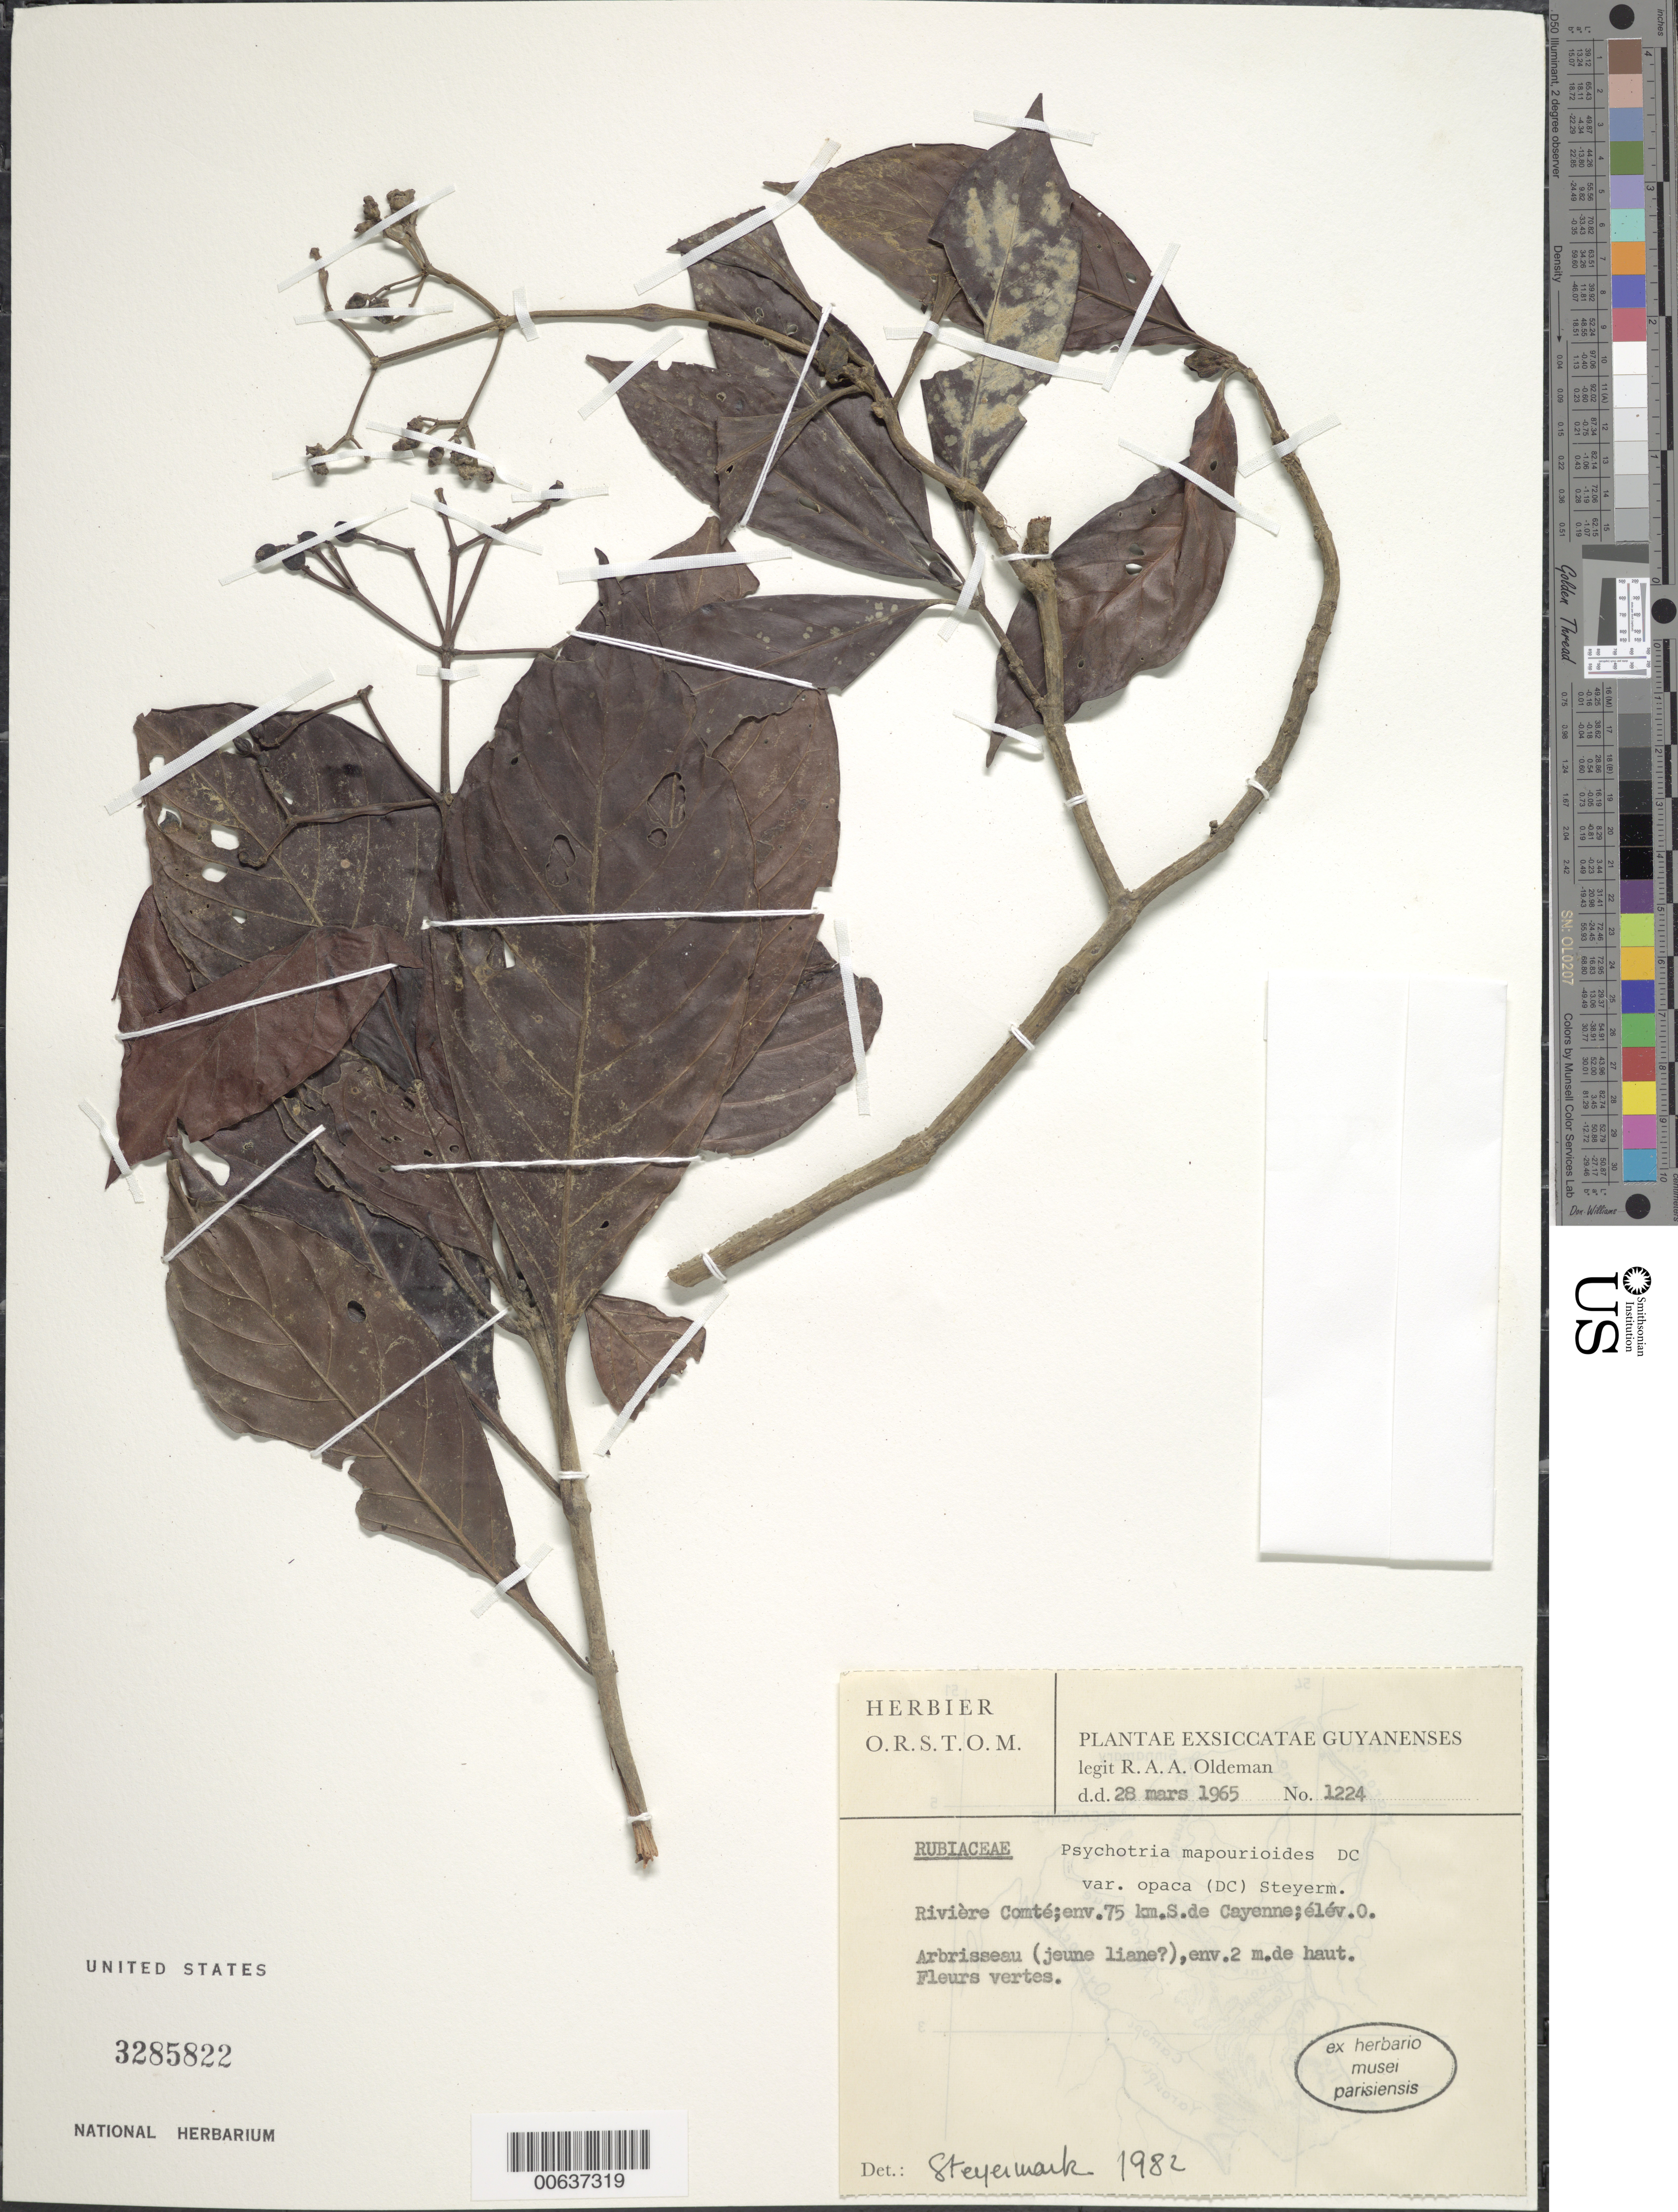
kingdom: Plantae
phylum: Tracheophyta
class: Magnoliopsida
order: Gentianales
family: Rubiaceae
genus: Psychotria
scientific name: Psychotria mapourioides var. opaca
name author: (Bremek.) Steyerm.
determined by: Steyermark, Julian A., (VEN)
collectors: R. Oldeman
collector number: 1224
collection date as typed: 28-Mar-65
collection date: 1965-03-28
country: French Guiana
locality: Rivière Comté, env. 75 km S de Cayenne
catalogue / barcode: US 3285822